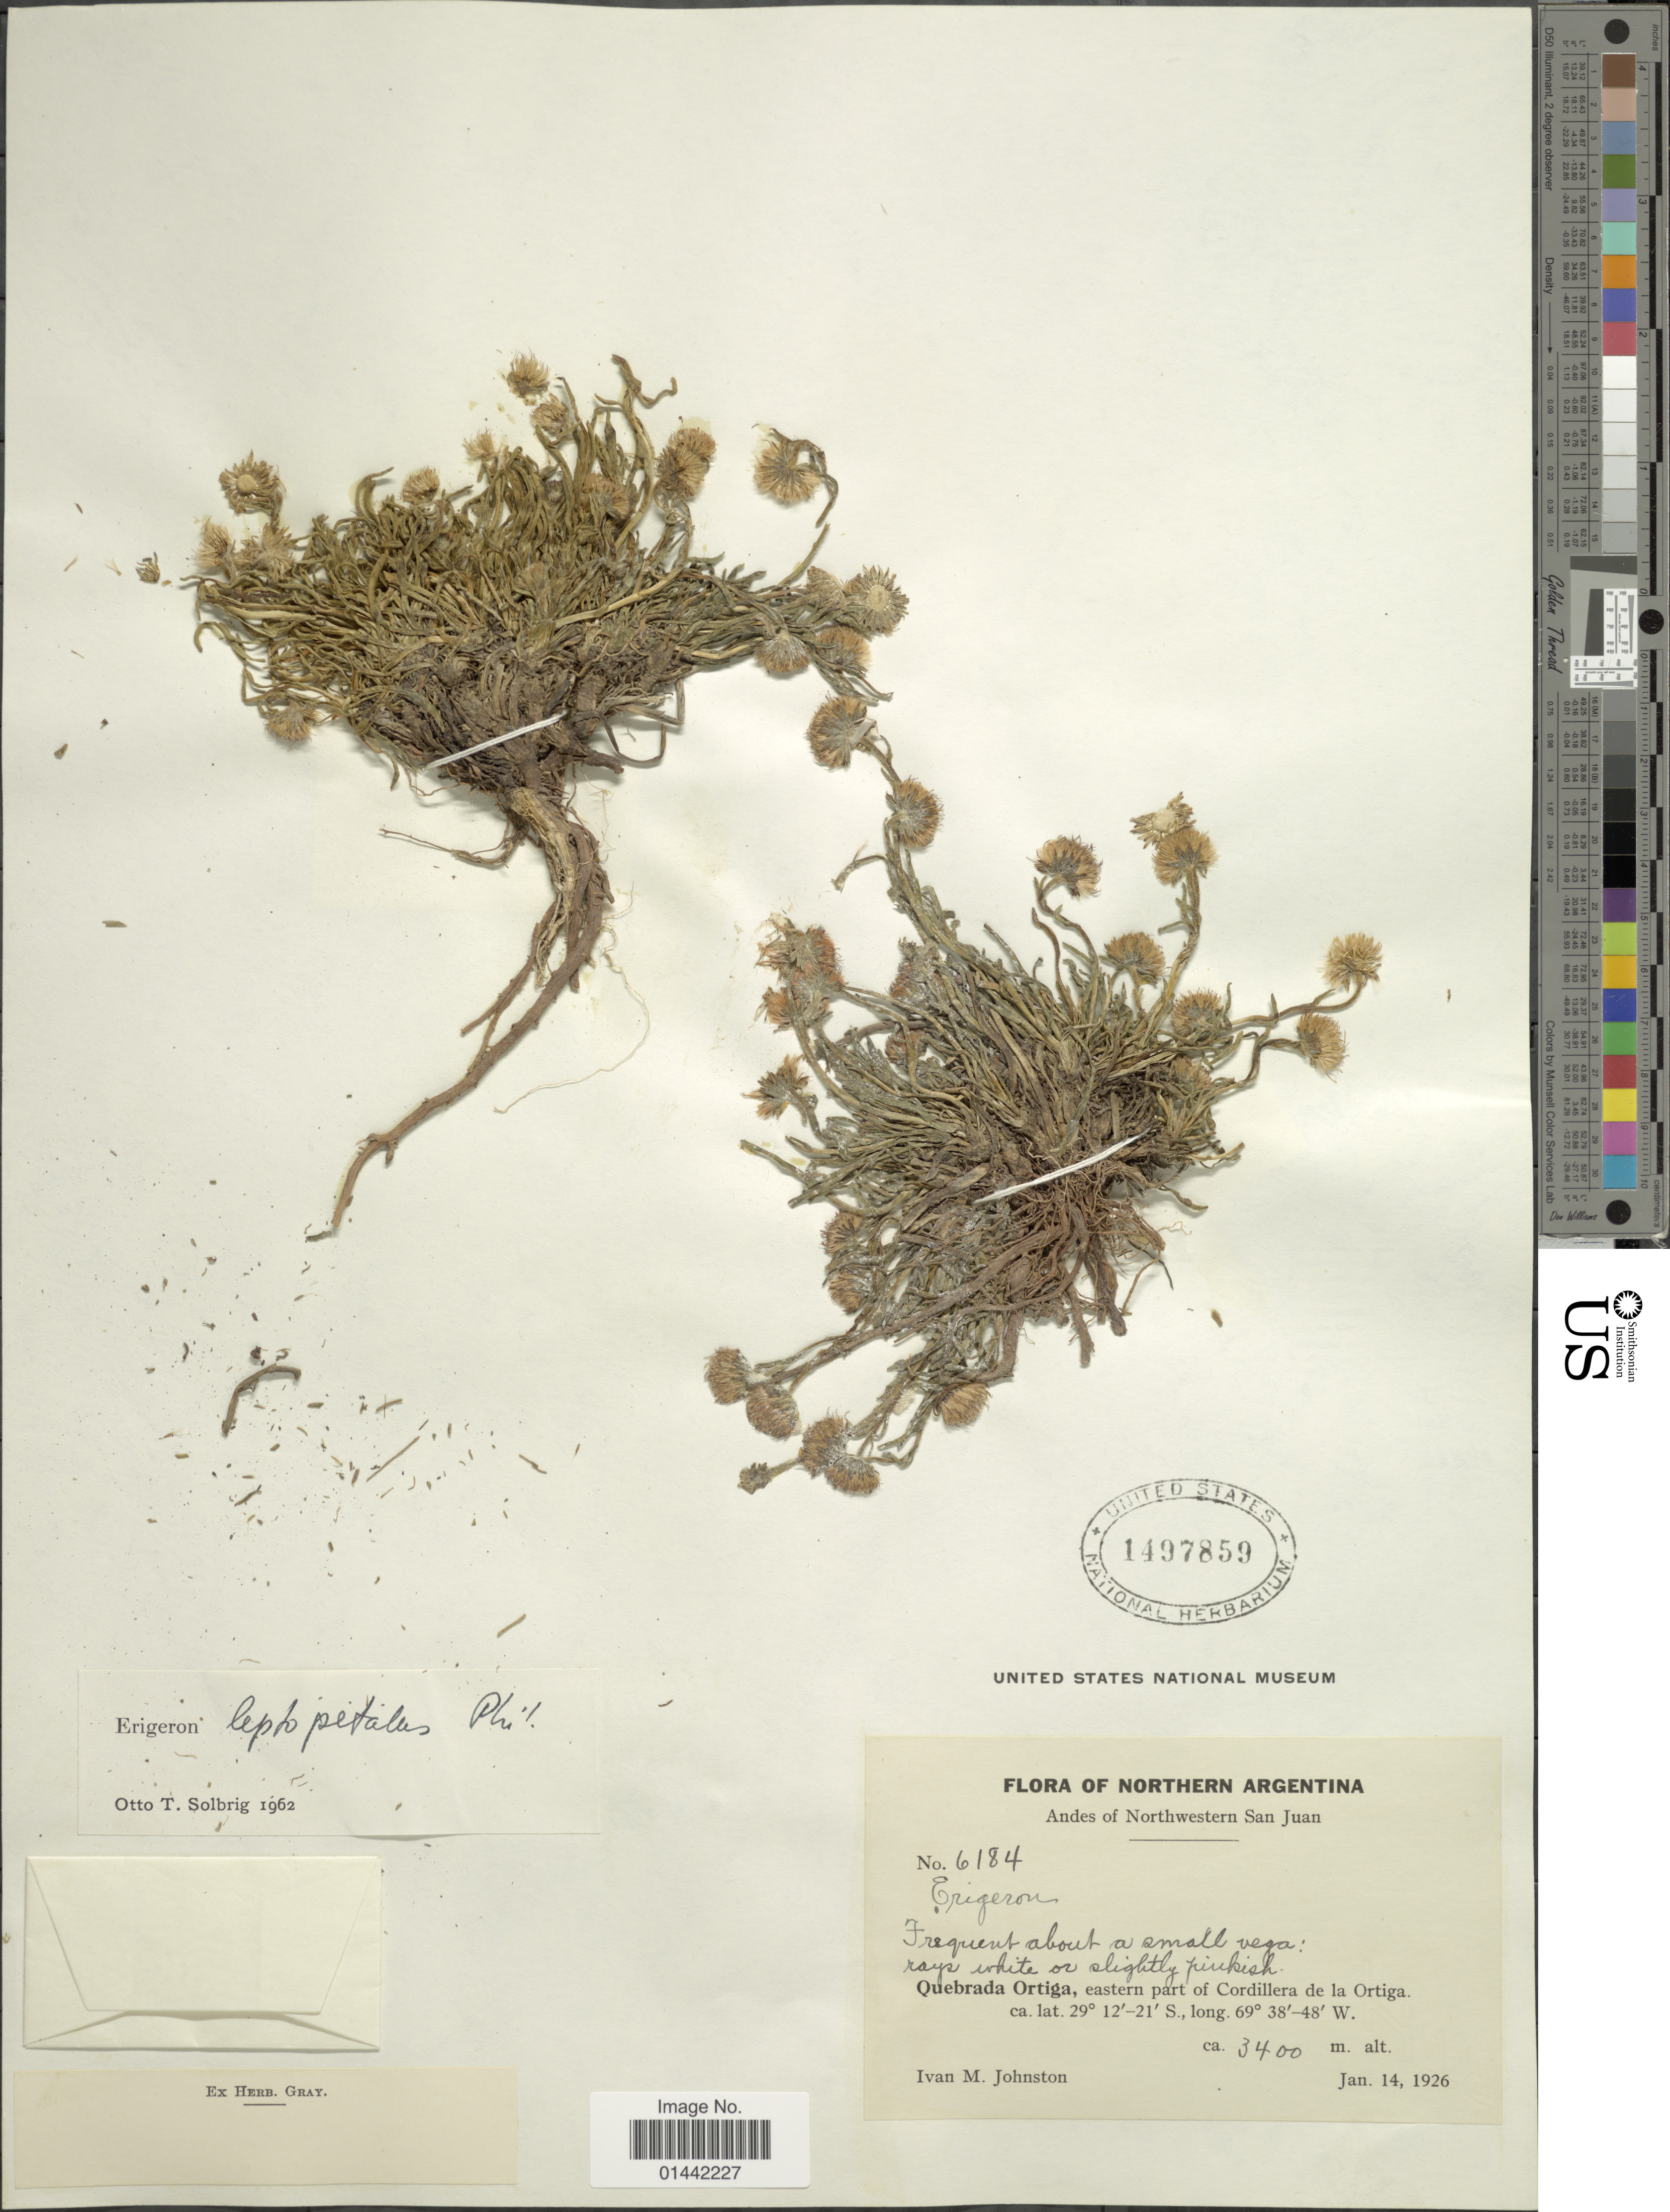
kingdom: Plantae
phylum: Tracheophyta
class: Magnoliopsida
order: Asterales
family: Asteraceae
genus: Erigeron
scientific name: Erigeron leptopetalus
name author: Phil.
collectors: I.M. Johnston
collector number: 6184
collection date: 1926-01-14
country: Argentina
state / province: San Juan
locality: Northern Argentina, Andes of Northwestern San Juan, Quebrada Ortiga, eastern part of Cordillera de la Ortiga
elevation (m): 3400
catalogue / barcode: US 1497859